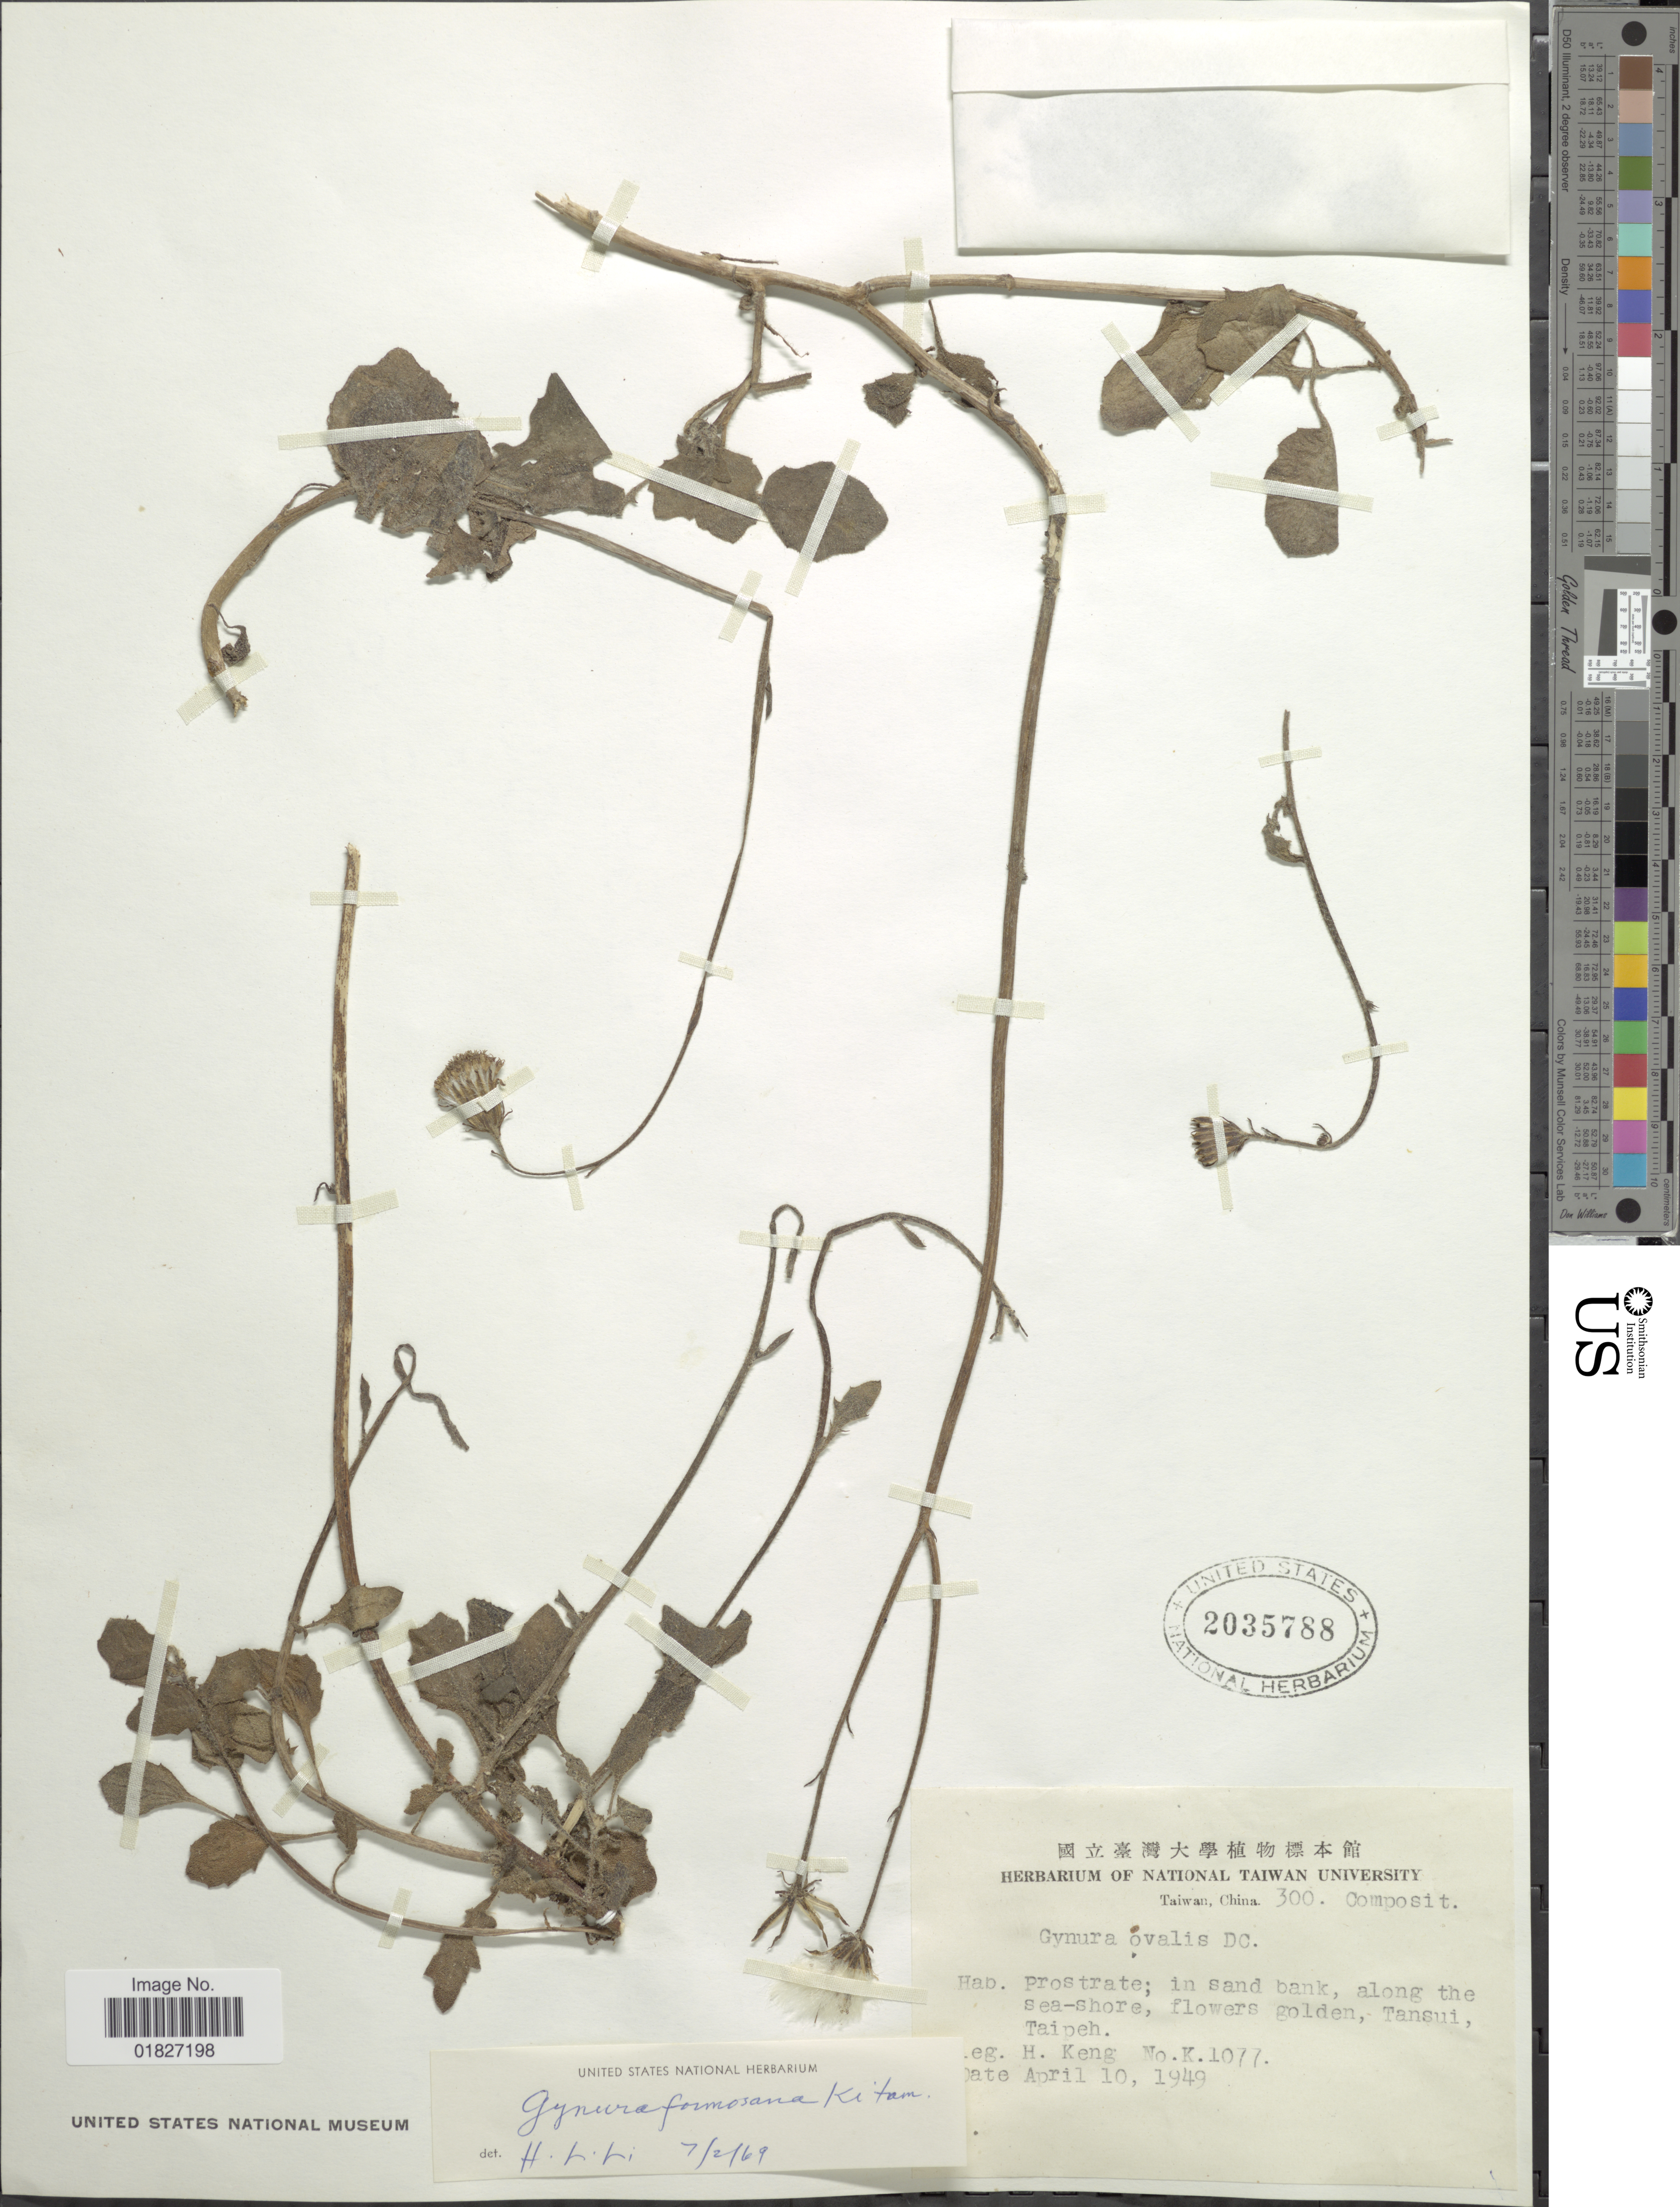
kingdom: Plantae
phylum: Tracheophyta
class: Magnoliopsida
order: Asterales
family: Asteraceae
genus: Gynura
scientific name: Gynura formosana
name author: Kitam.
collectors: H. Keng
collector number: K1077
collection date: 1949-04-10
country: Taiwan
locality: Tansui, Taipeh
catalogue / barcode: US 2035788